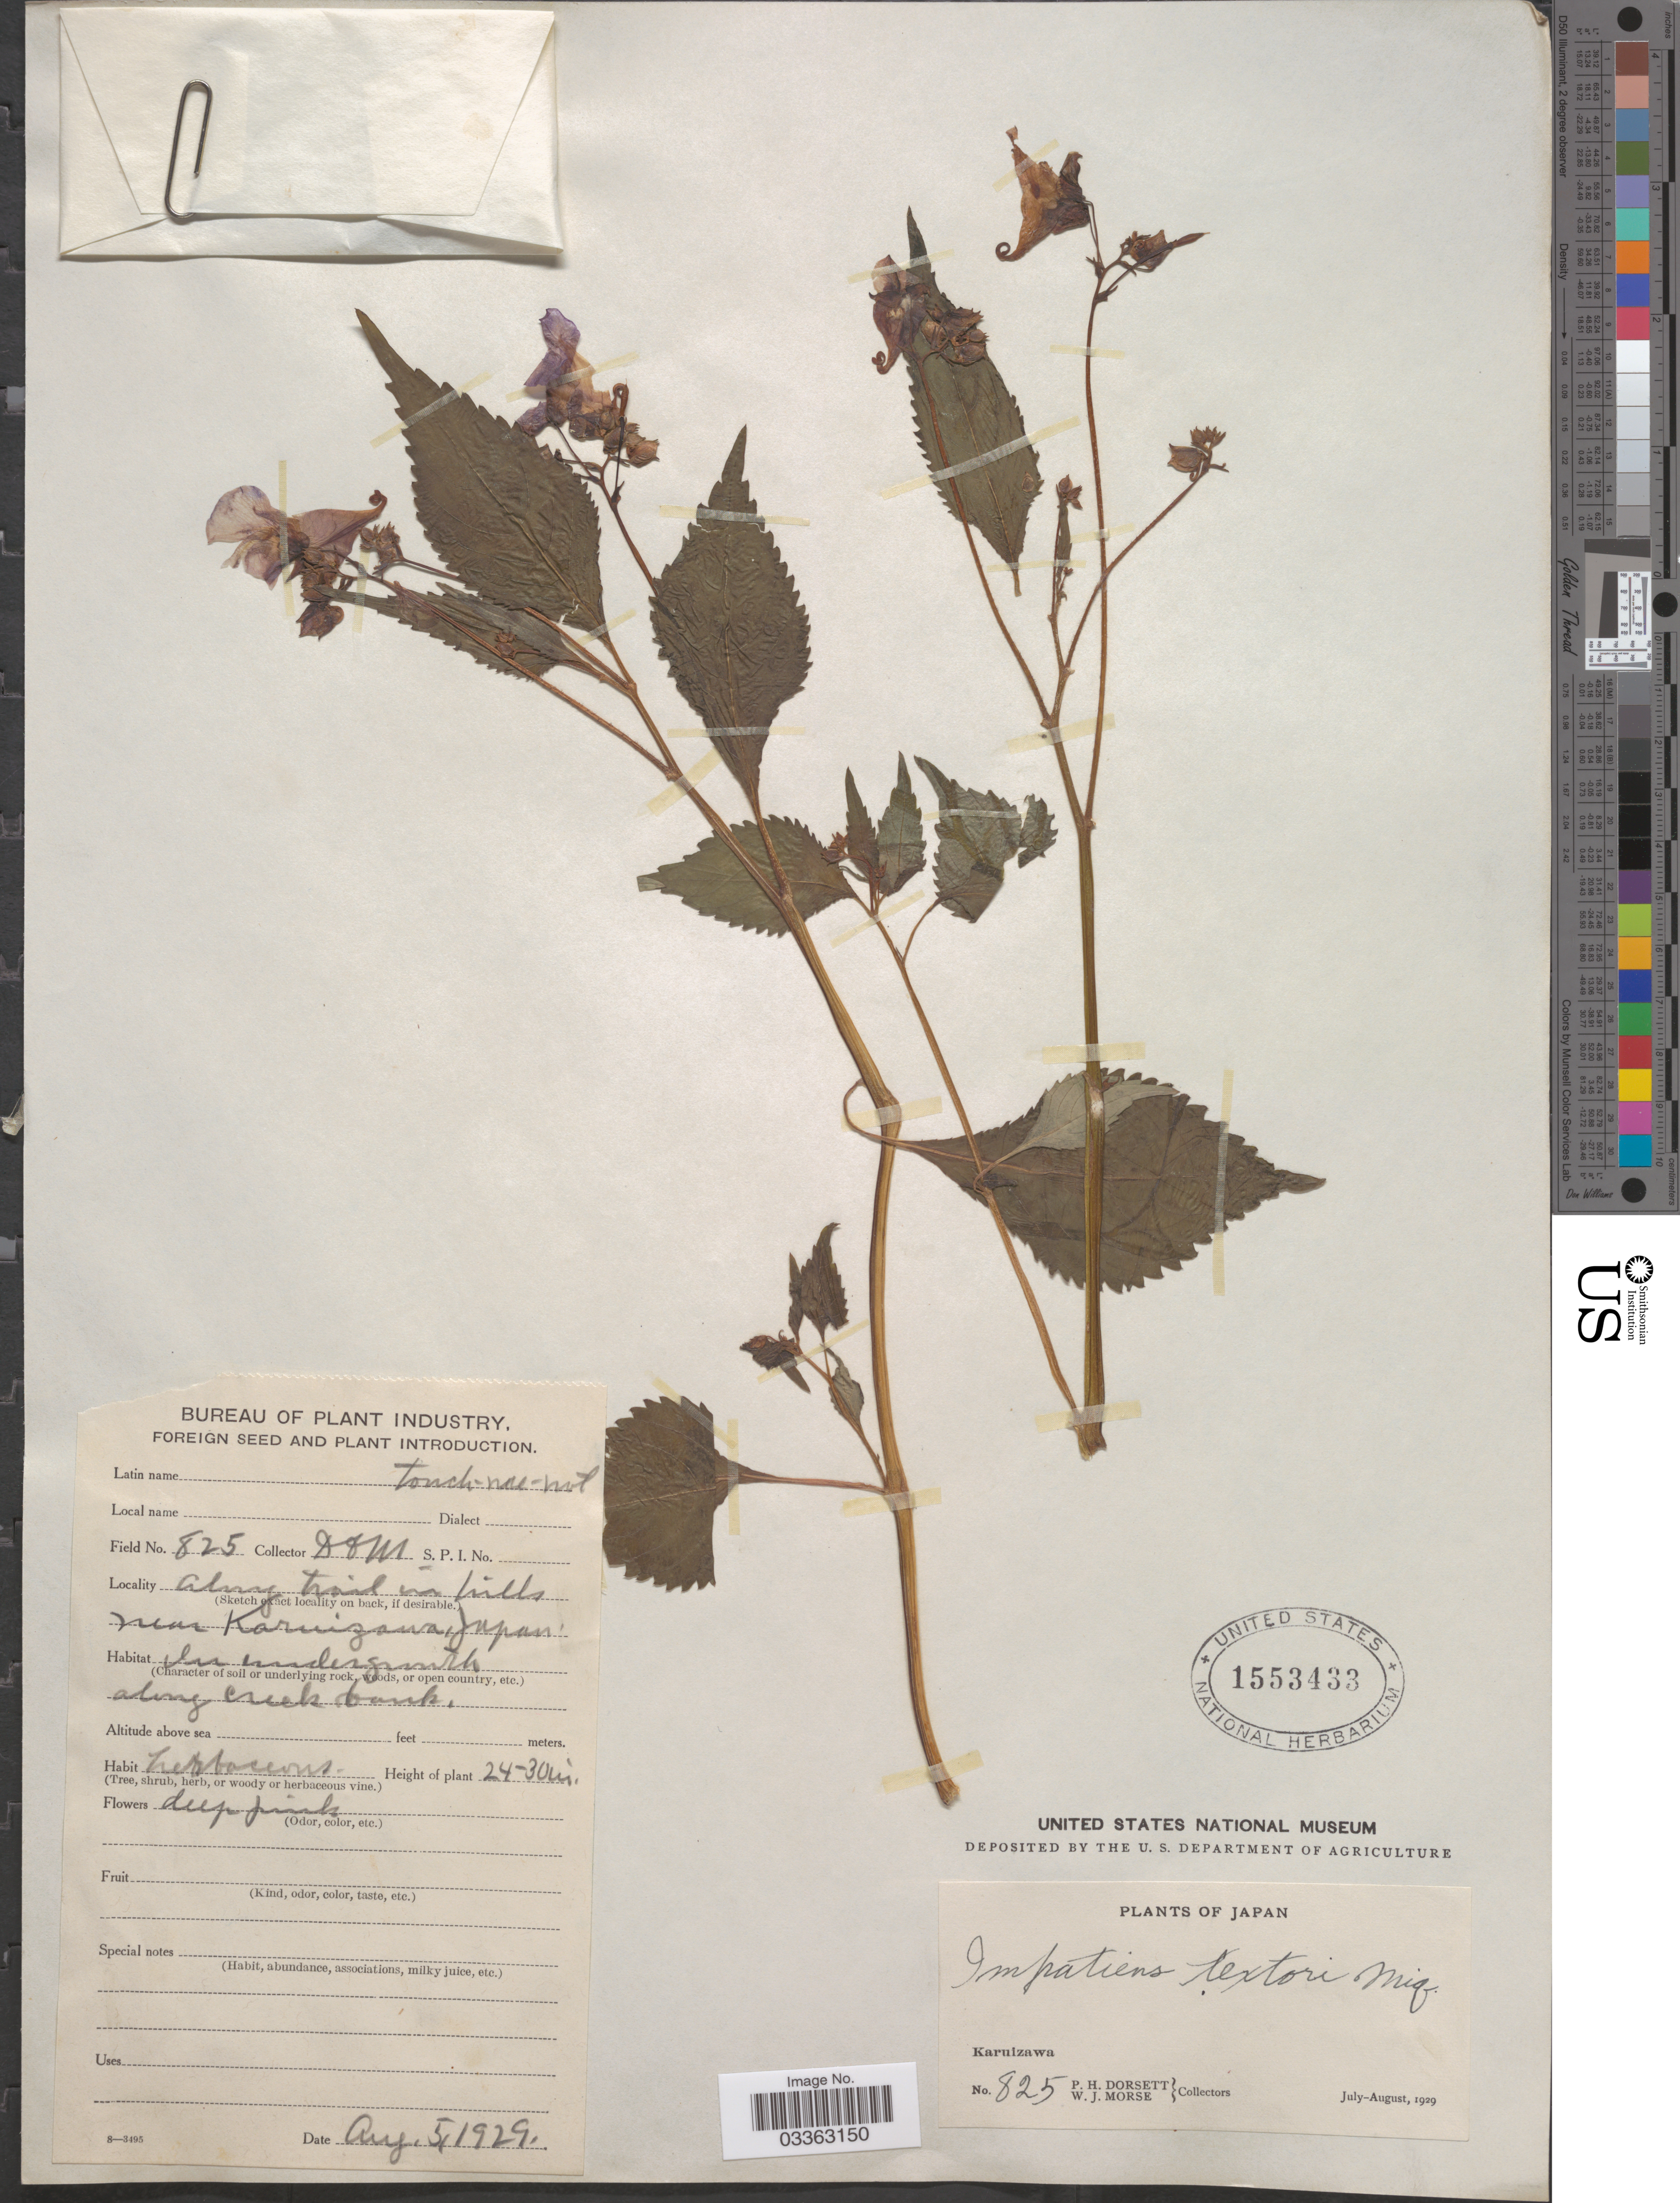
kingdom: Plantae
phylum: Tracheophyta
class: Magnoliopsida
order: Ericales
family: Balsaminaceae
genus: Impatiens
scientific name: Impatiens textorii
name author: Miq.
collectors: P. H. Dorsett & W. J. Morse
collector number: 825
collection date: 1929-08-05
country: Japan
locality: Karuizawa, along trail in hills near Karuizawa.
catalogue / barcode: US 1553433